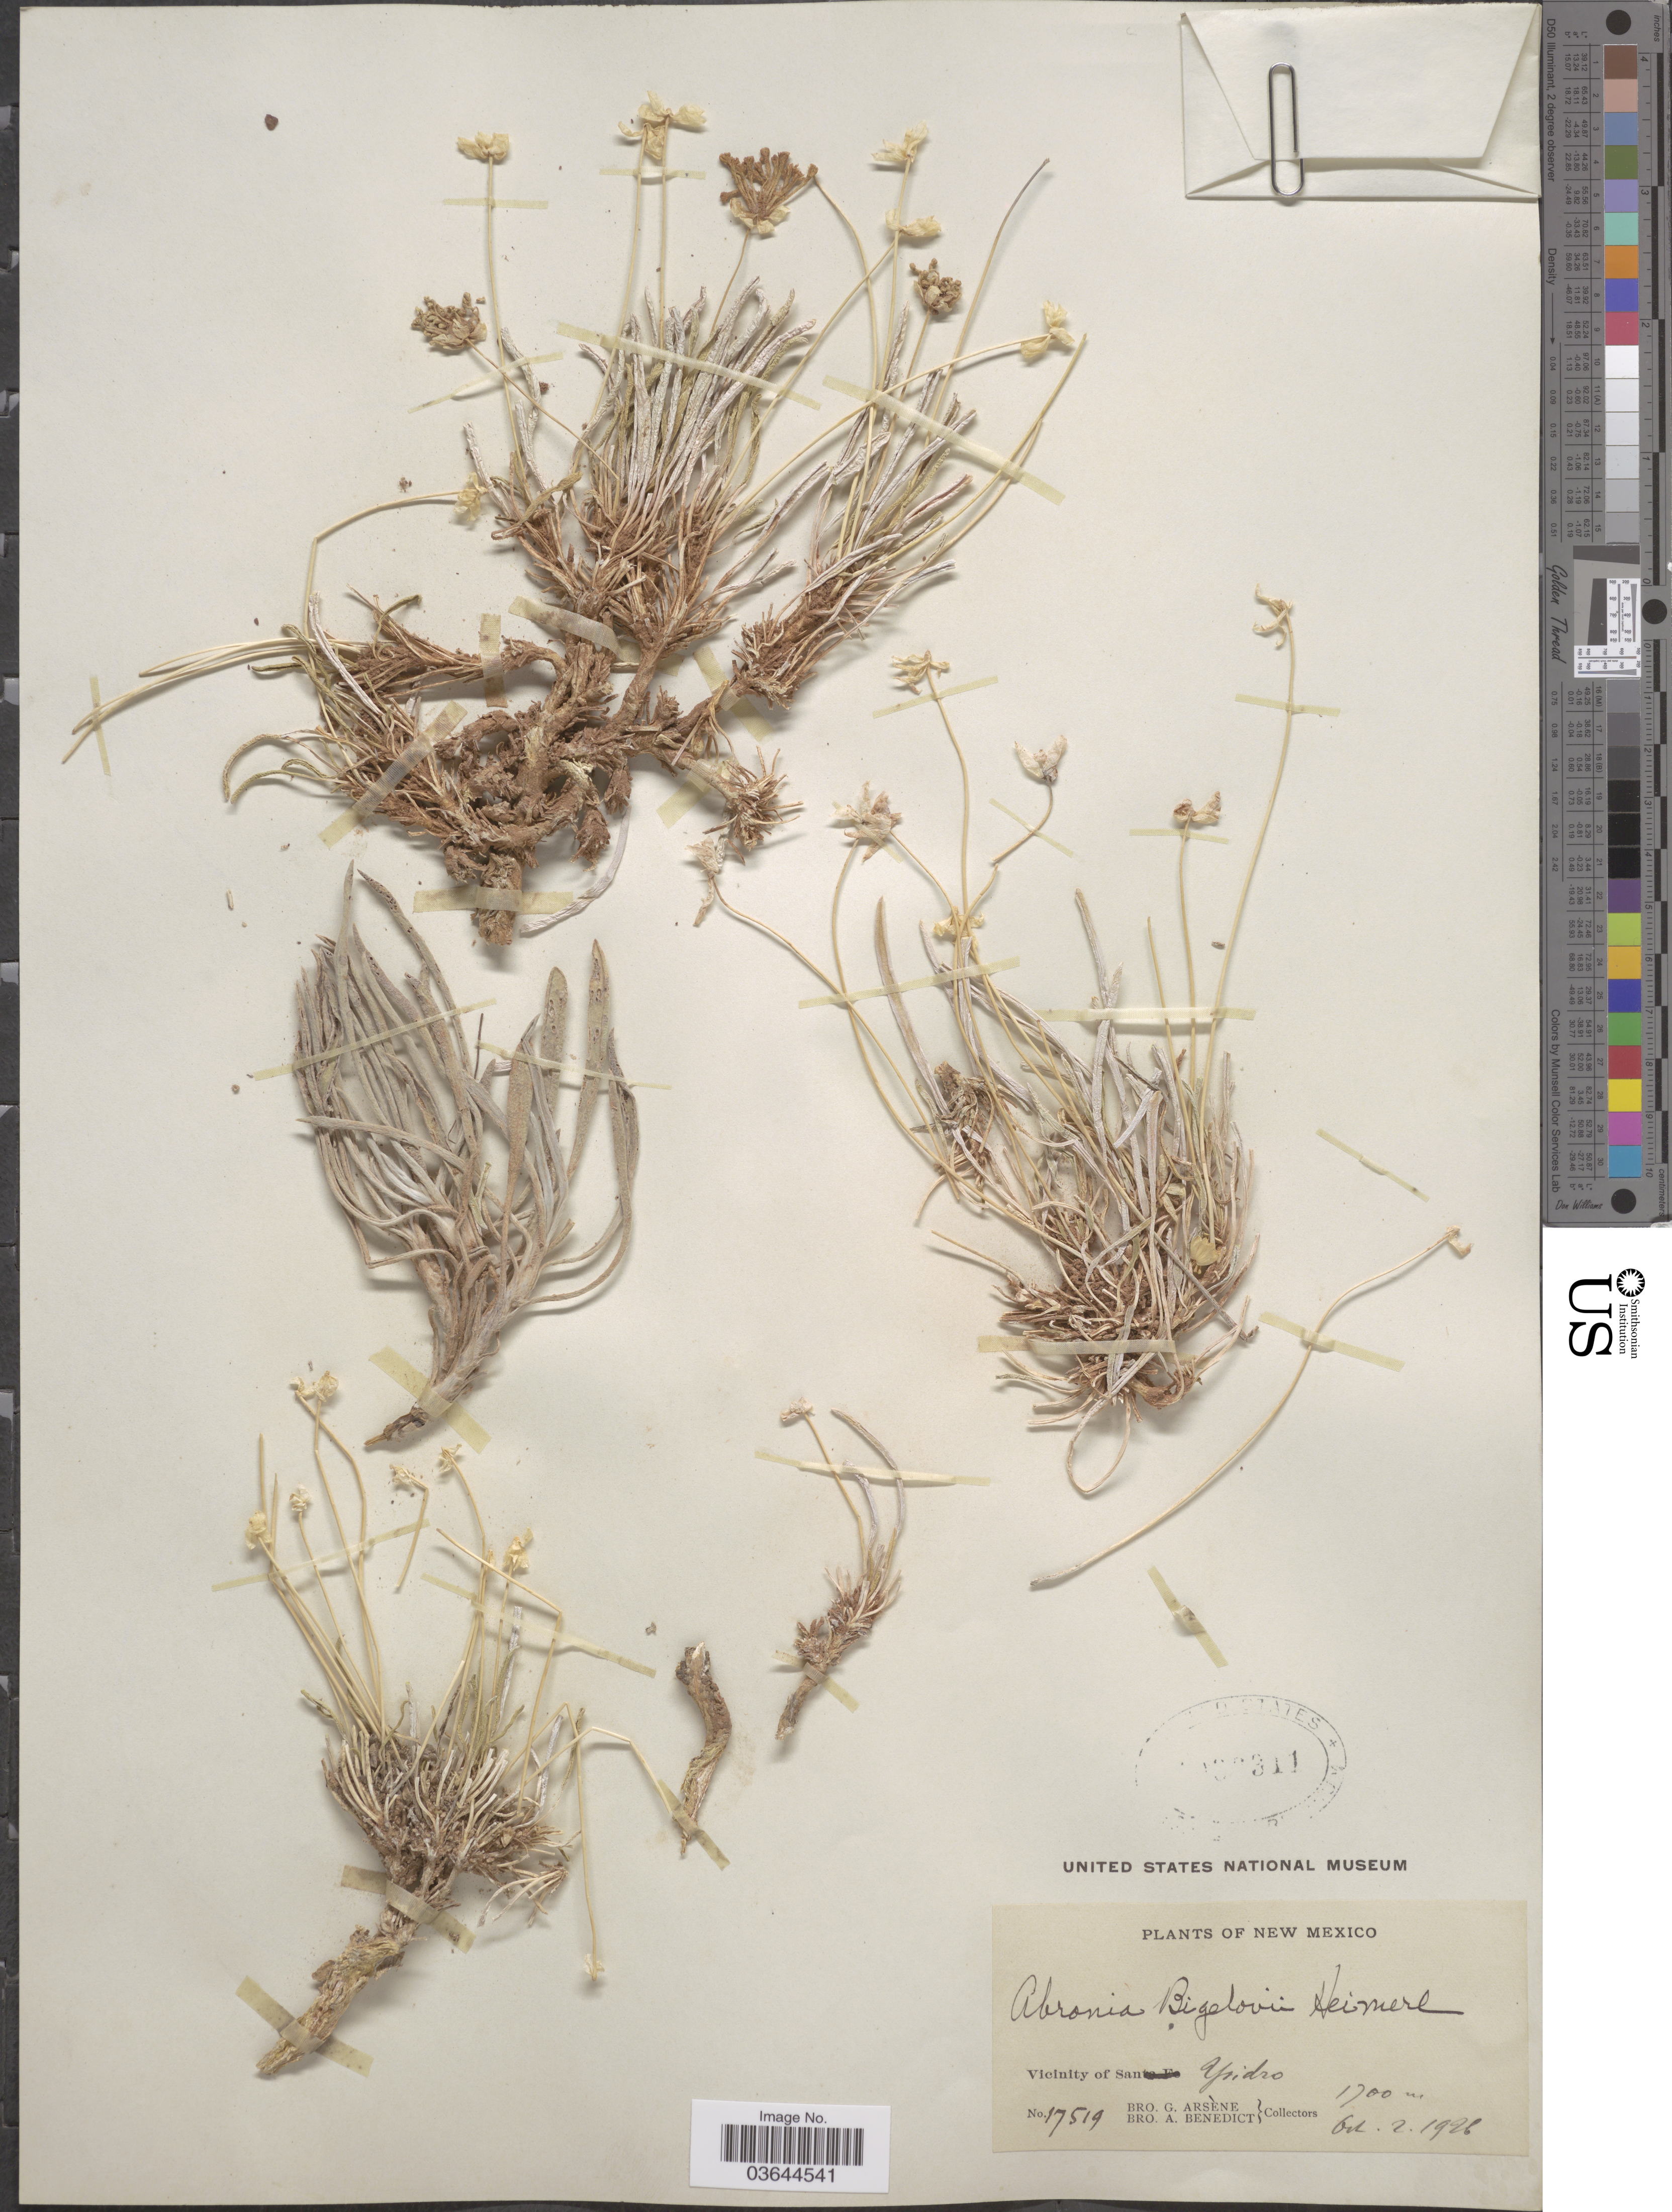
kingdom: Plantae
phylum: Tracheophyta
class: Magnoliopsida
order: Caryophyllales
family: Nyctaginaceae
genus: Abronia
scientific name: Abronia bigelovii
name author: Heimerl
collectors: Bro. G. Arsène & Bro. A. Benedict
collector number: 17519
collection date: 1926-10-02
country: United States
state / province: New Mexico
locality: Vicinity of San Ysidro.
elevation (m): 1700